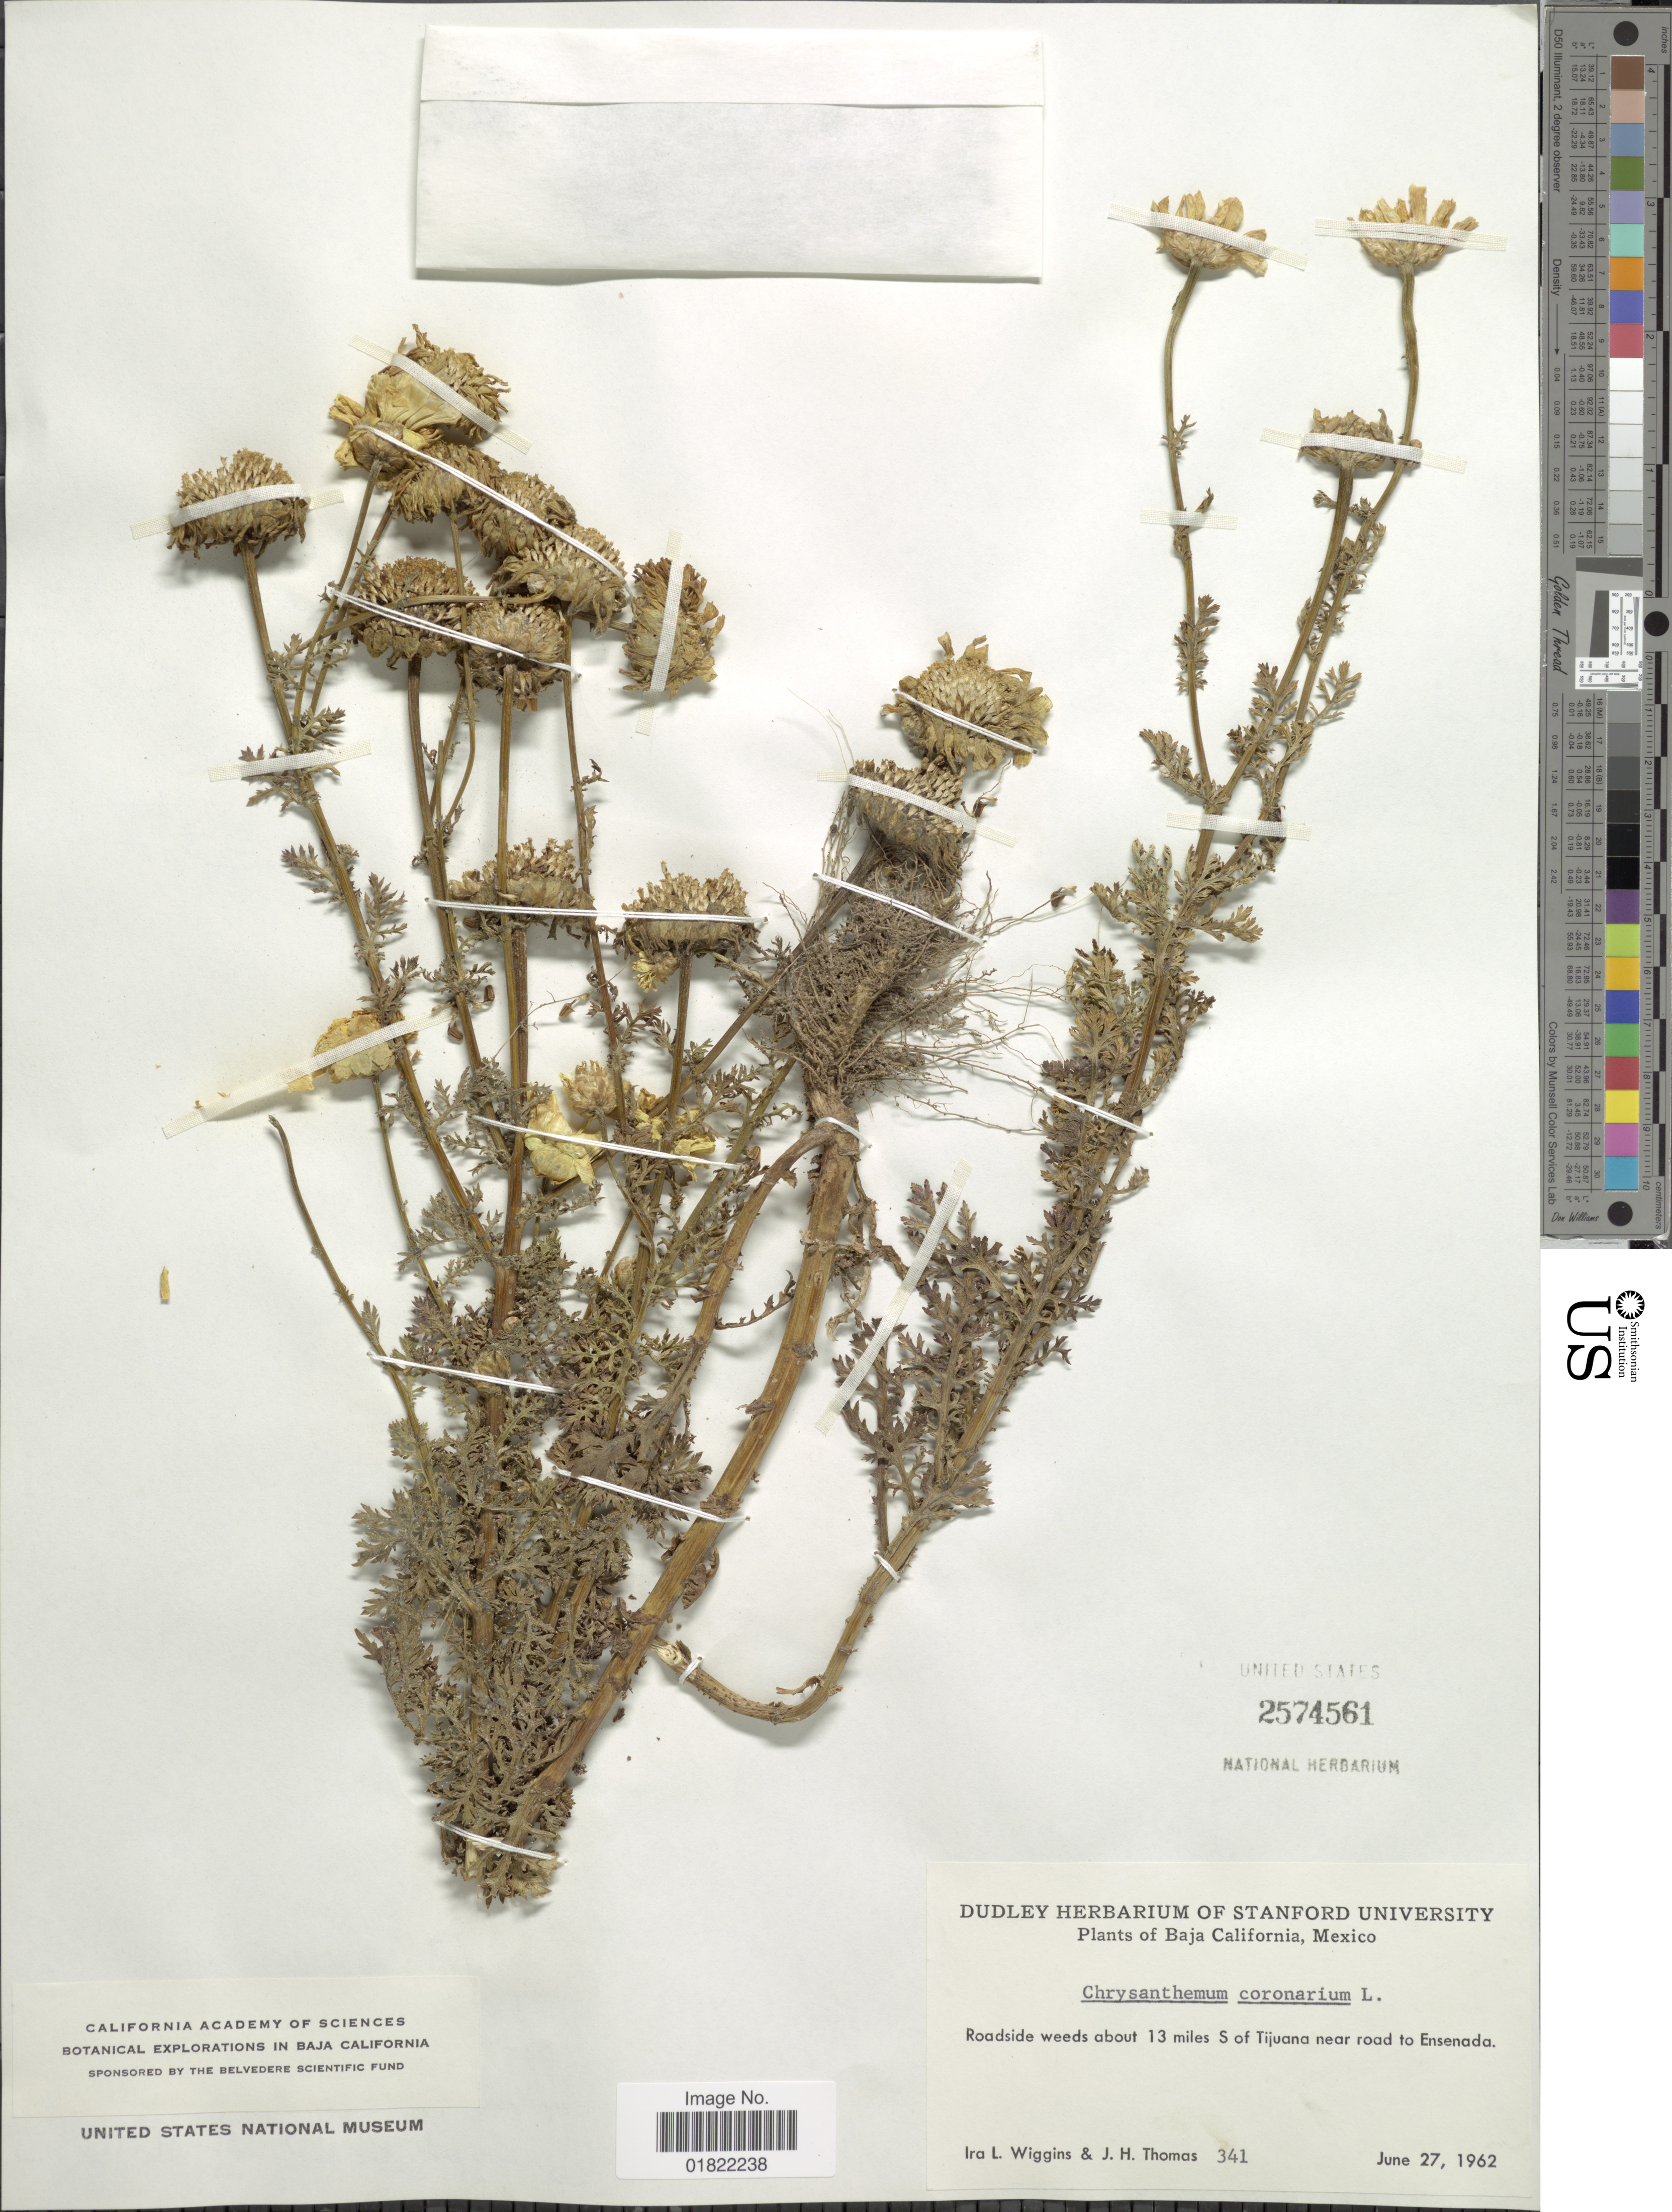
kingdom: Plantae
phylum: Tracheophyta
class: Magnoliopsida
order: Asterales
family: Asteraceae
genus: Chrysanthemum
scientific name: Chrysanthemum coronarium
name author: L.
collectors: I. L. Wiggins & J. H. Thomas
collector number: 341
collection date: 1962-06-27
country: Mexico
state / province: Baja California Norte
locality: Baja California, Mexico, Roadside weeds about 13 miles S of Tijuana near road to Ensenada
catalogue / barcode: US 2574561